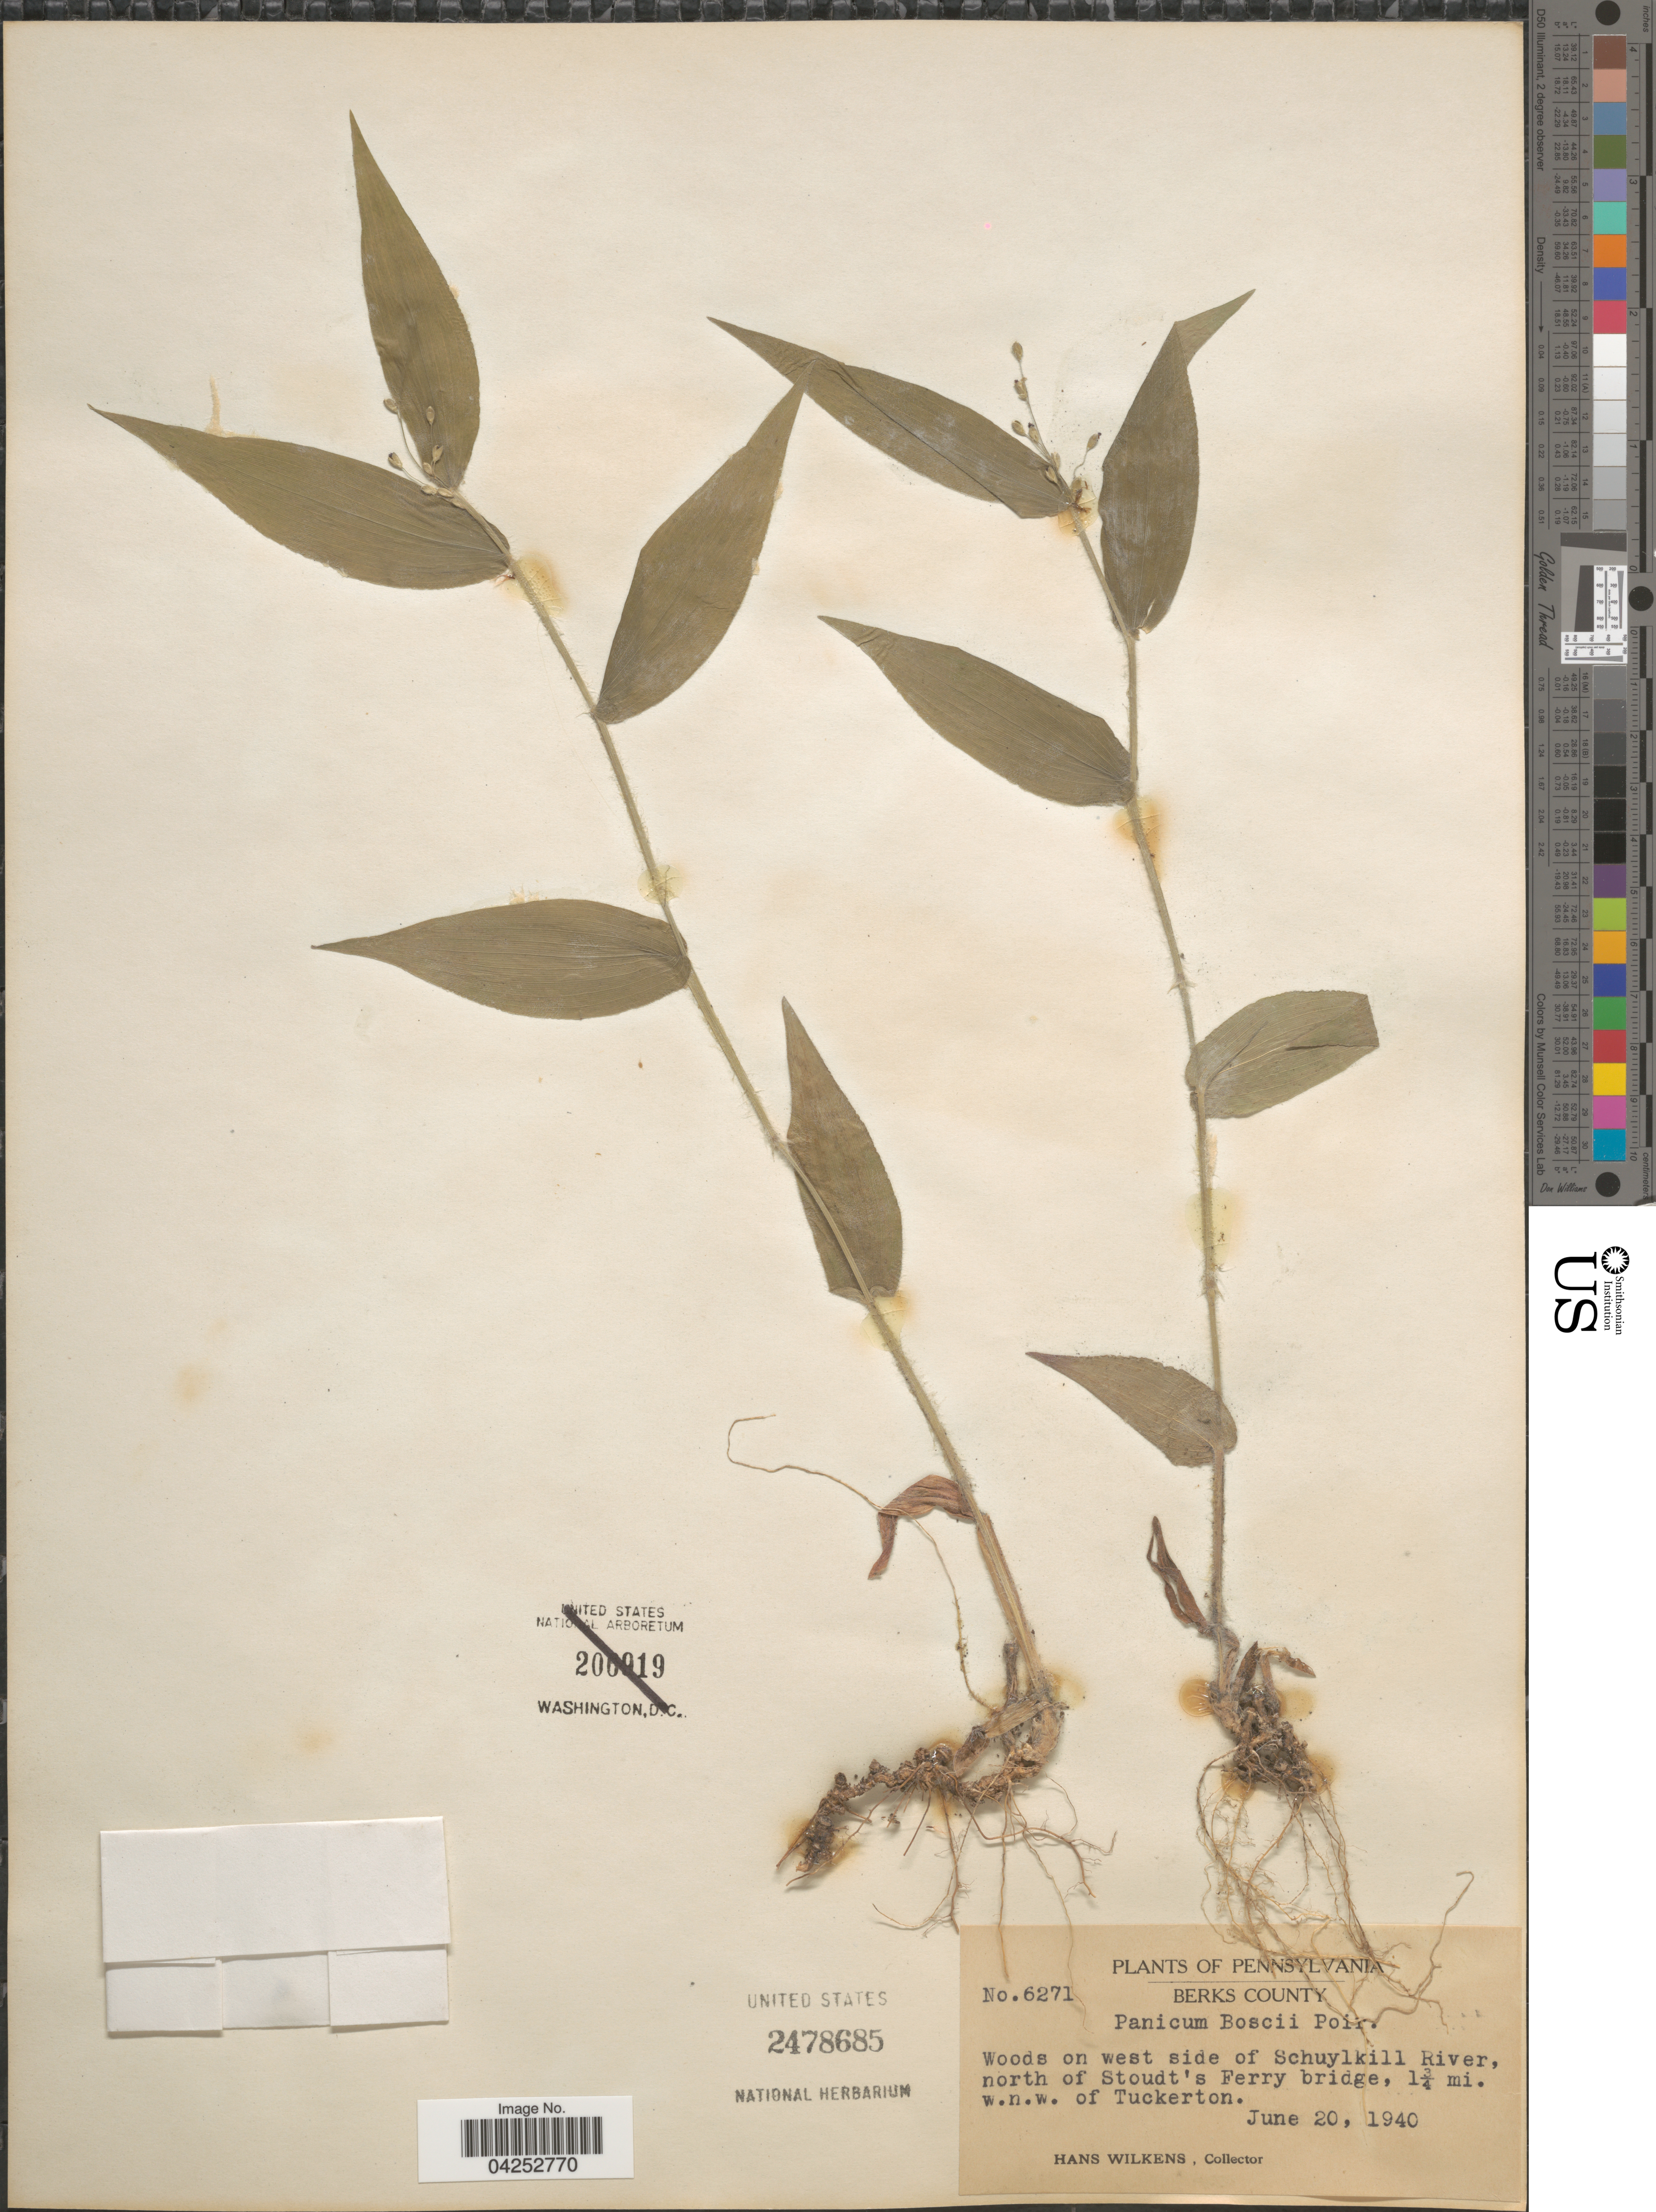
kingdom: Plantae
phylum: Tracheophyta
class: Liliopsida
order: Poales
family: Poaceae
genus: Dichanthelium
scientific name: Dichanthelium boscii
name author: (Poir.) Gould & C.A. Clark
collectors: H. Wilkens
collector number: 6271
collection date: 1940-06-20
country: United States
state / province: Pennsylvania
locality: Berks County. Woods on west side of Schuylkill River, north of Stoudt's Ferry bridge, 1¾ mi. w.n.w. of Tuckerton.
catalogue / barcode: US 2478685